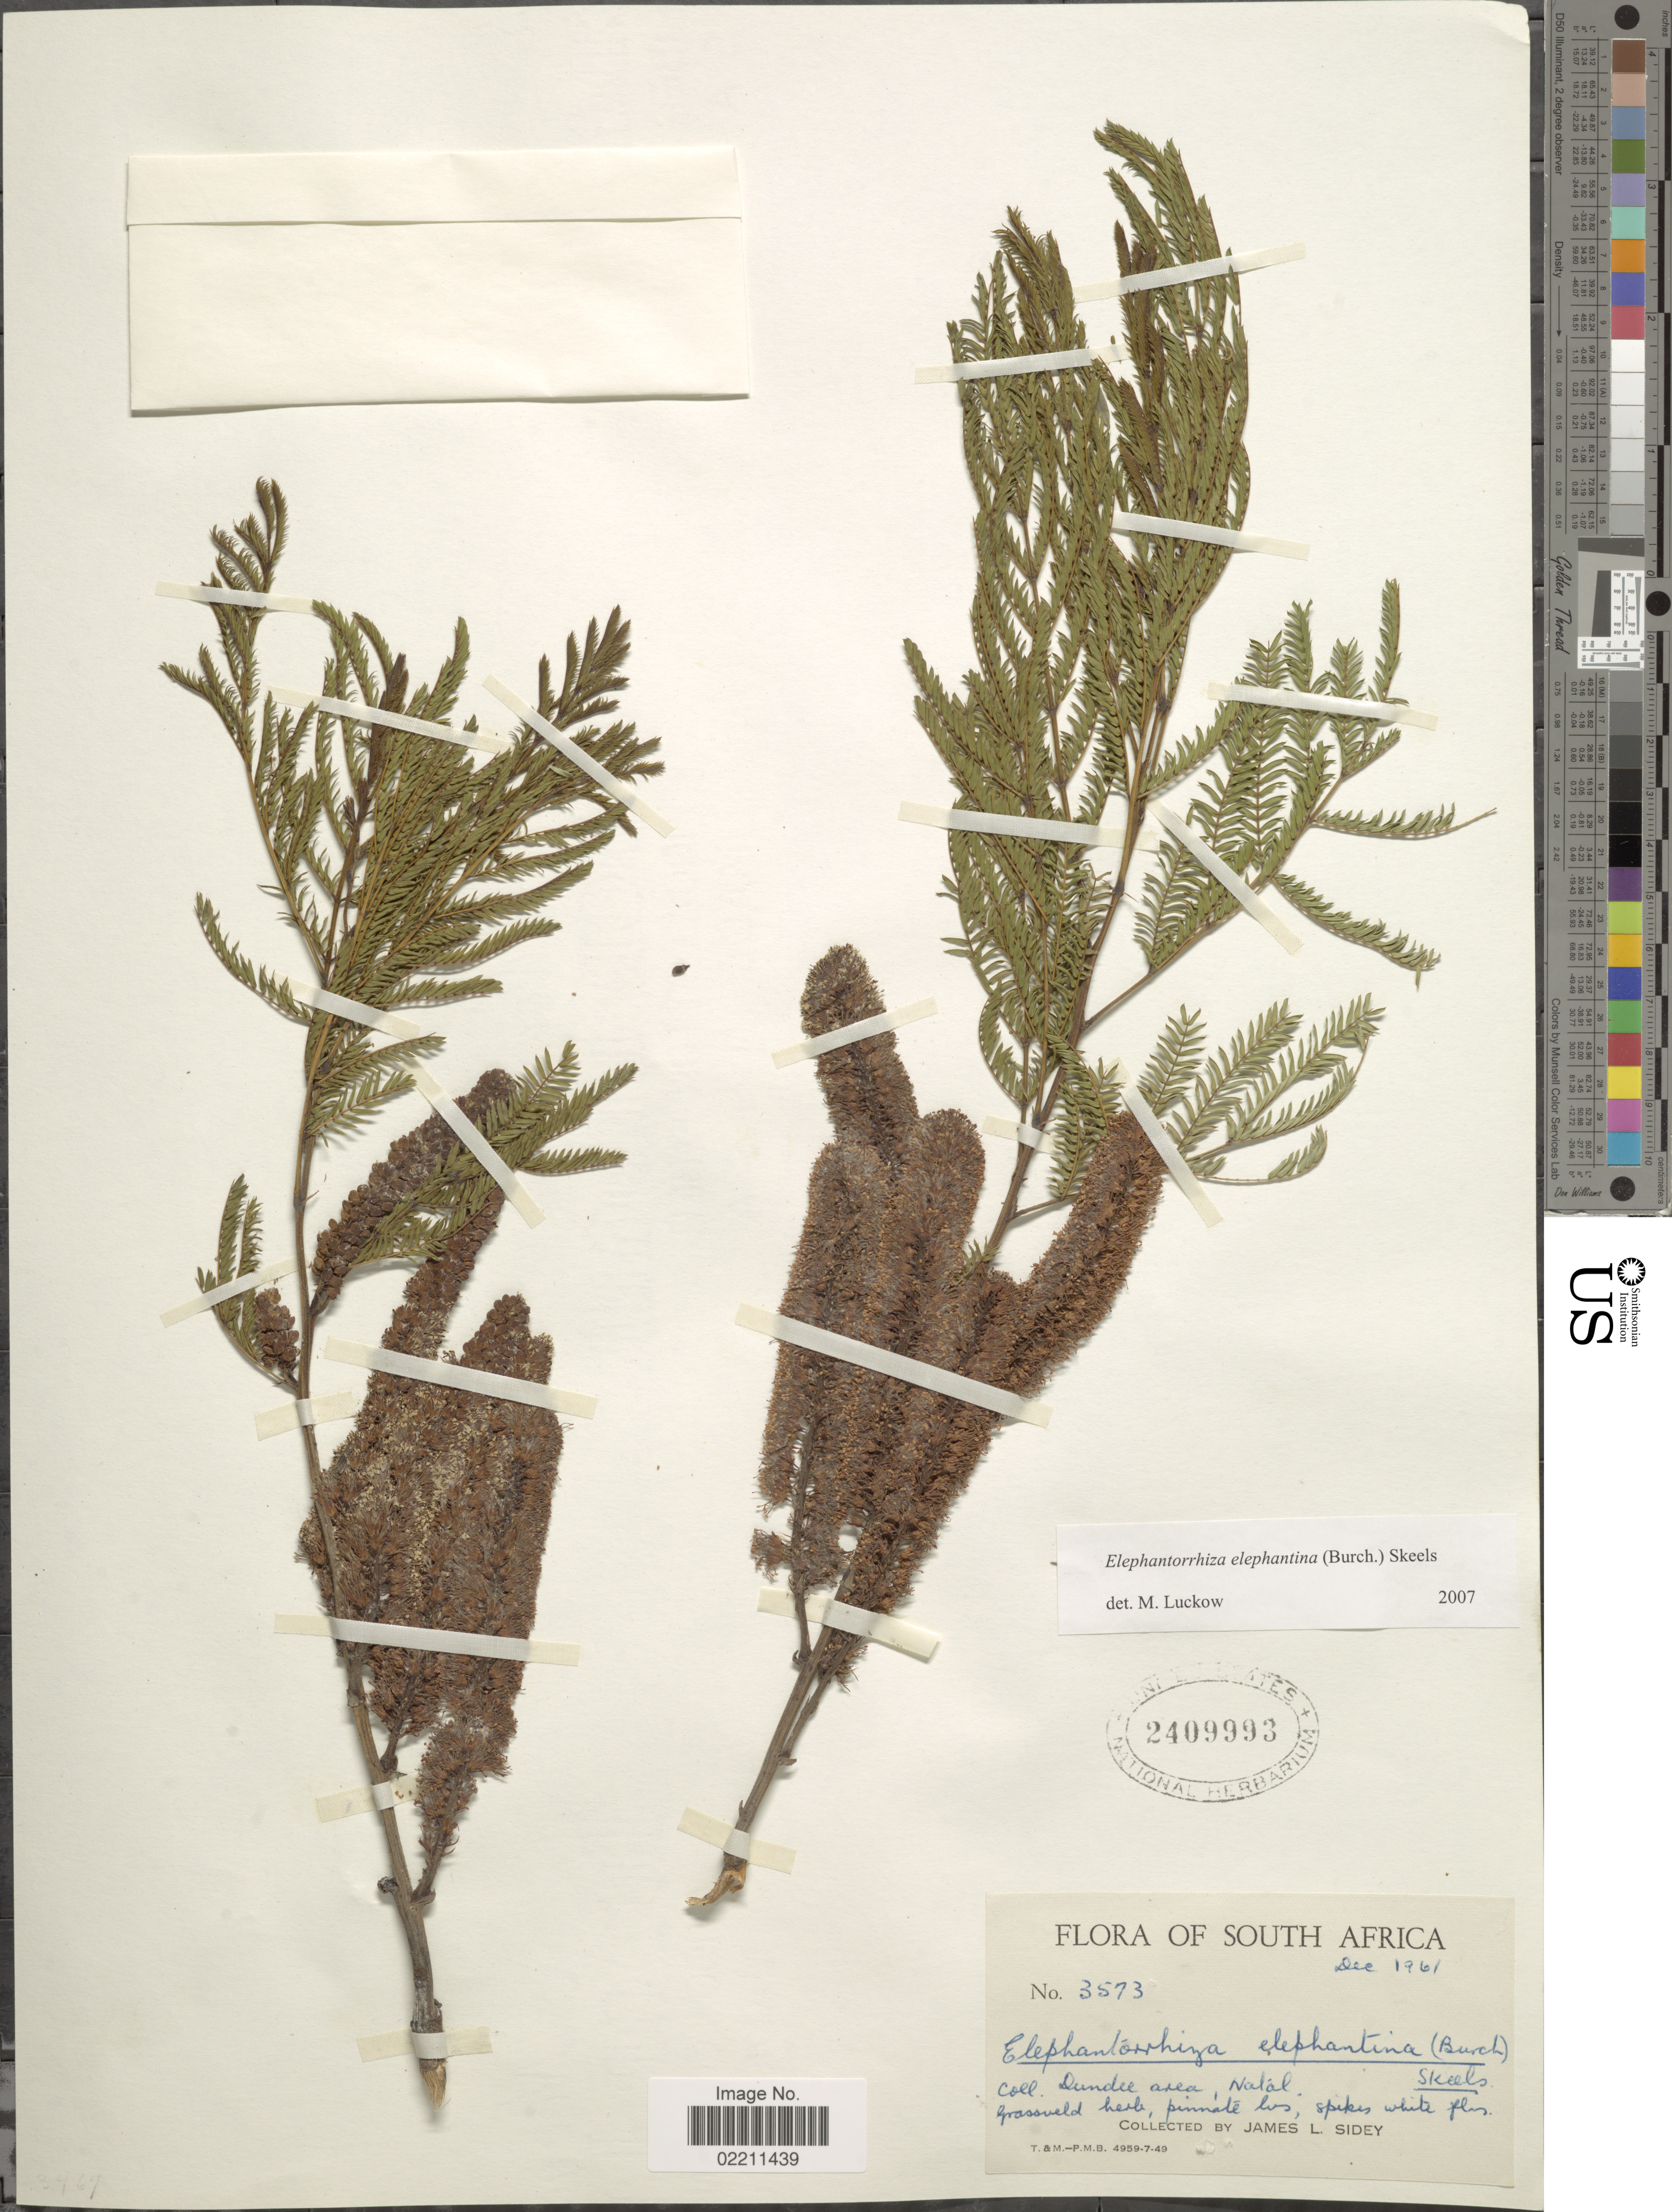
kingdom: Plantae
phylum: Tracheophyta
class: Magnoliopsida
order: Fabales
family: Fabaceae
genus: Entada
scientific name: Entada elephantina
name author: (Burch.) S.A. O'Donnell & G.P. Lewis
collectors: J. L. Sidey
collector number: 3573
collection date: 1961-12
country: South Africa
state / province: KwaZulu-Natal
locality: Dundee area, Natal.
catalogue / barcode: US 2409993